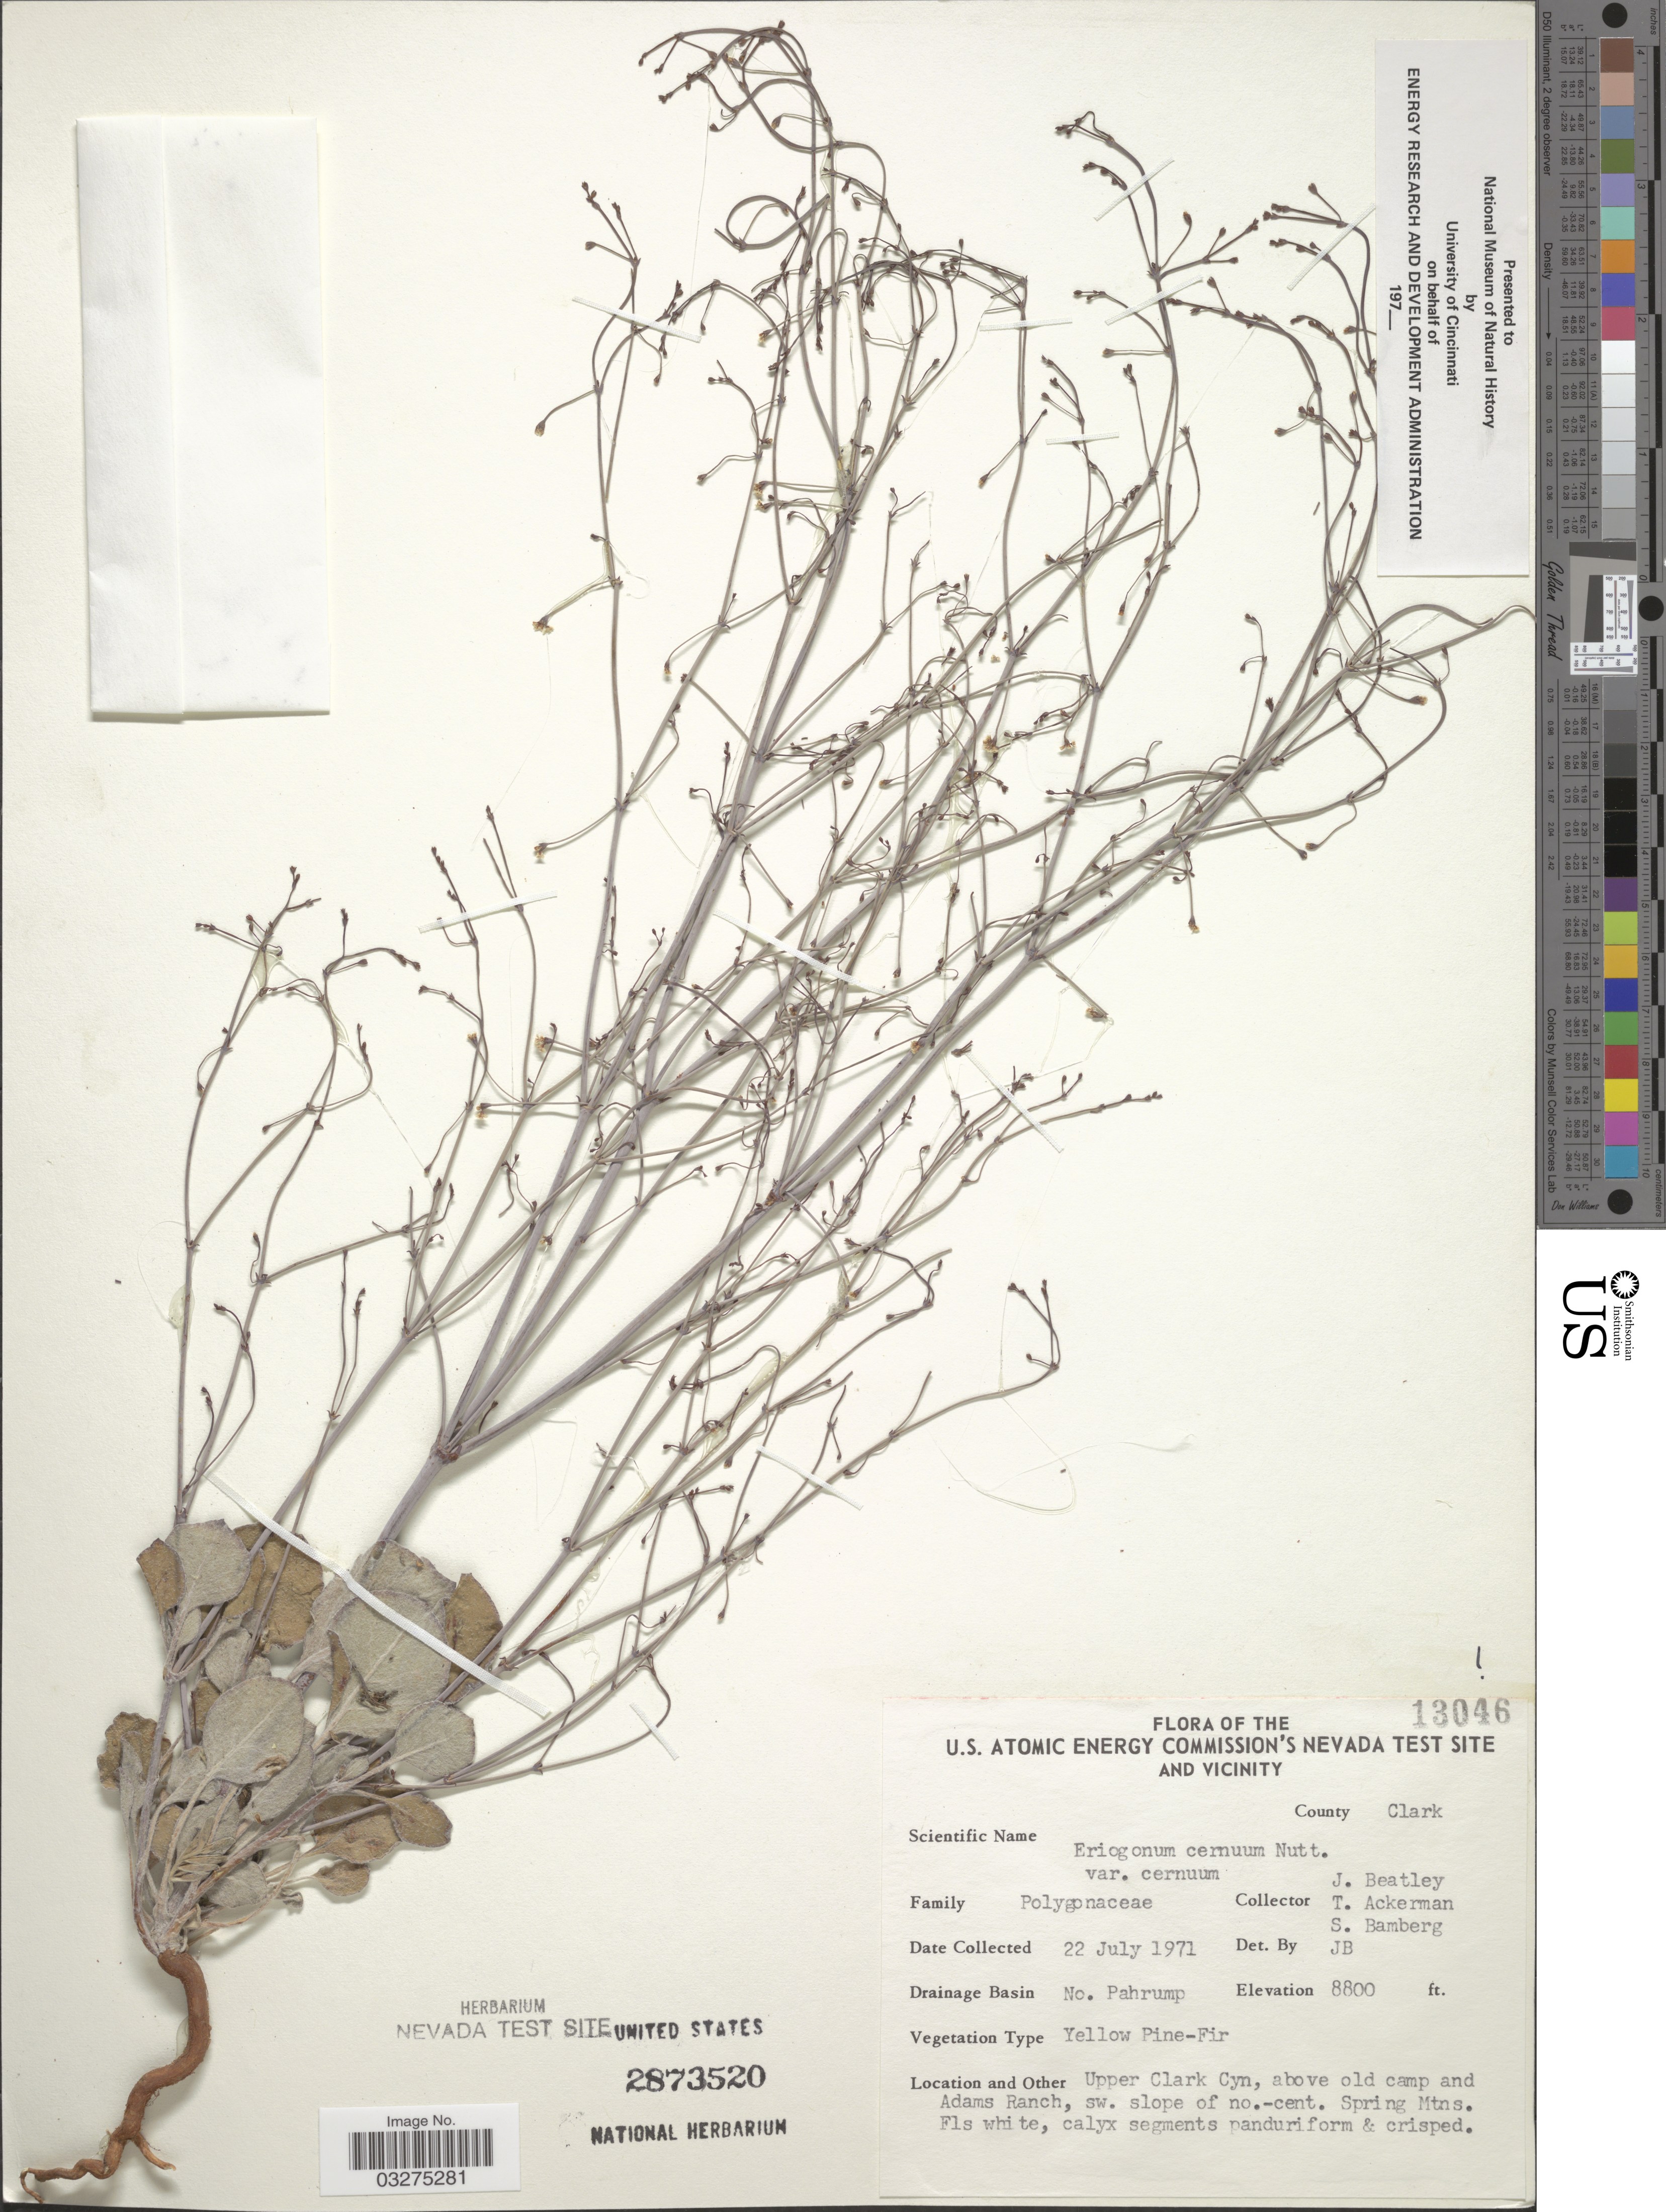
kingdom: Plantae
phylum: Tracheophyta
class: Magnoliopsida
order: Caryophyllales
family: Polygonaceae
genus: Eriogonum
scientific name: Eriogonum cernuum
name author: Nutt.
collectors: J. C. Beatley, T. Ackerman & S. Bamberg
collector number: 13046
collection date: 1971-07-22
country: United States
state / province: Nevada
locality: U.S. Atomic Energy Commission's Nevada Test Site and Vicinity, County Clark, Drainage Basin No. Pahrump, Upper Clark Cyn, above old camp and Adams Ranch, sw. slope of no.-cent. Spring Mtns.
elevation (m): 2682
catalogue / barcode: US 2873520